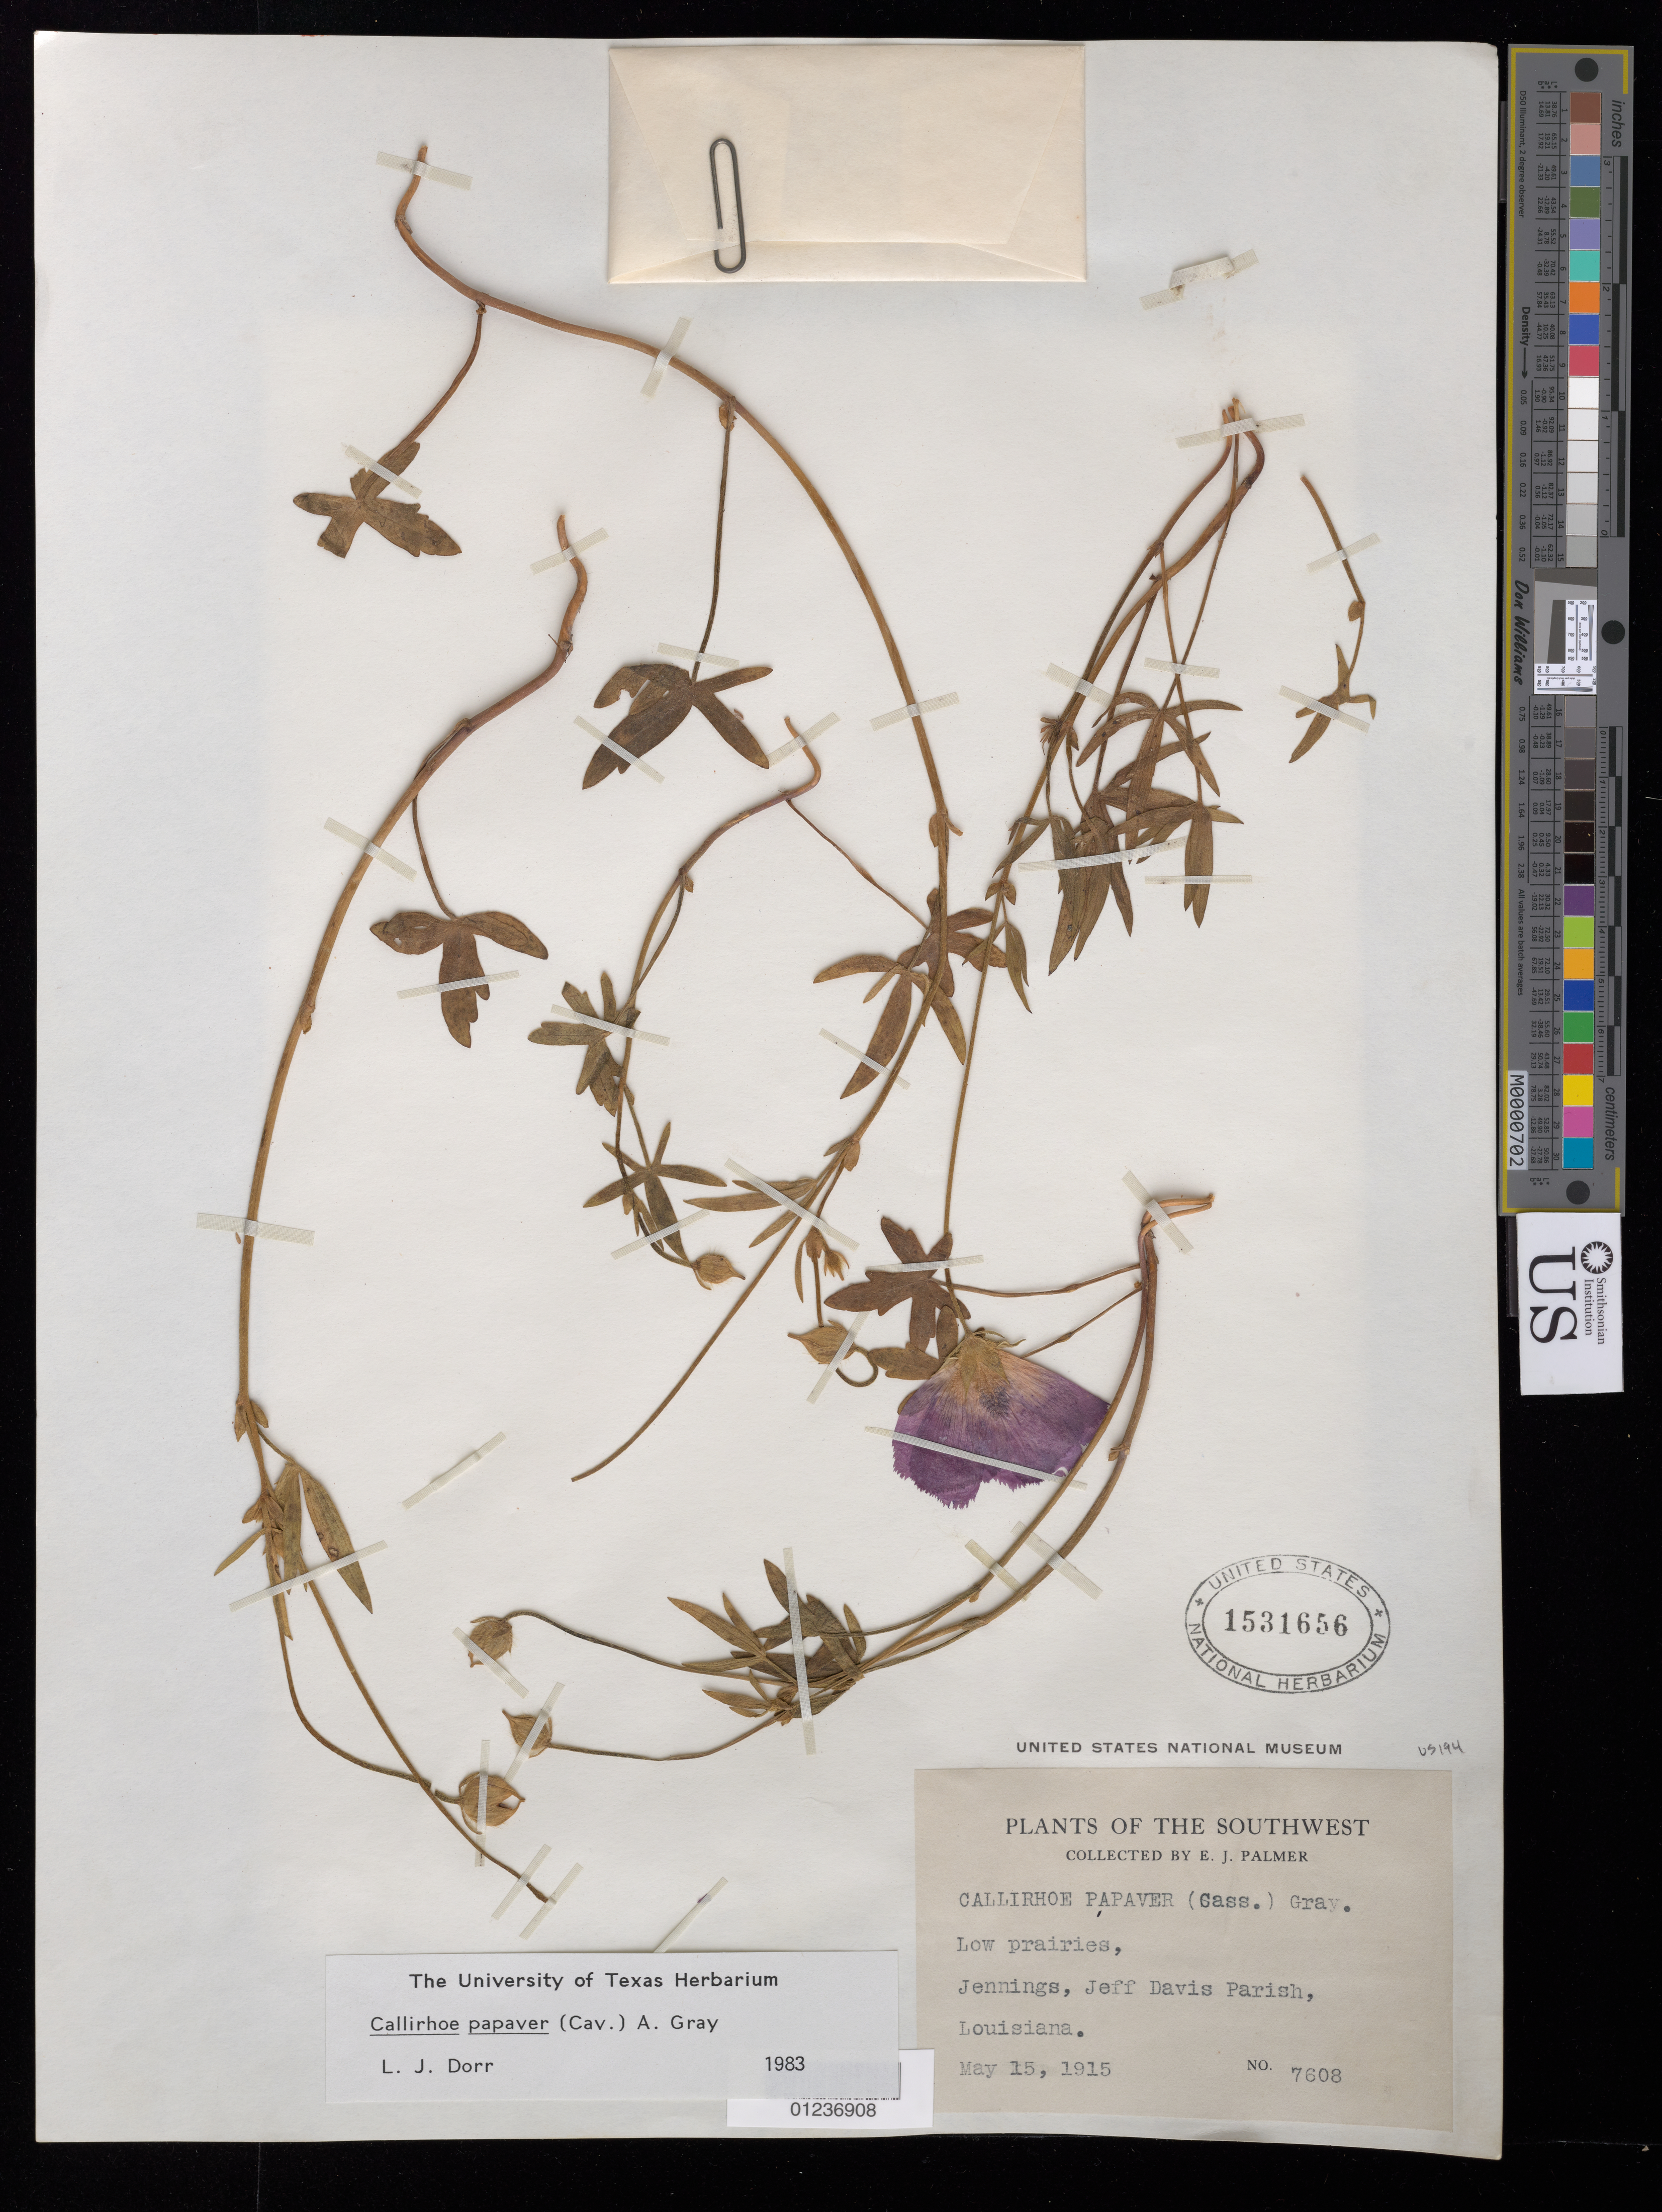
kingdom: Plantae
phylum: Tracheophyta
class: Magnoliopsida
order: Malvales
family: Malvaceae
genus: Callirhoe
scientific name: Callirhoe papaver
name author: (Cav.) A. Gray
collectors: E. J. Palmer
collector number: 7608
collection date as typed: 15 May 1915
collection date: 1915-05-15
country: United States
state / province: Louisiana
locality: Jennings, Jeff Davis Parish.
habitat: Low prairies.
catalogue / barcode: US 1531656